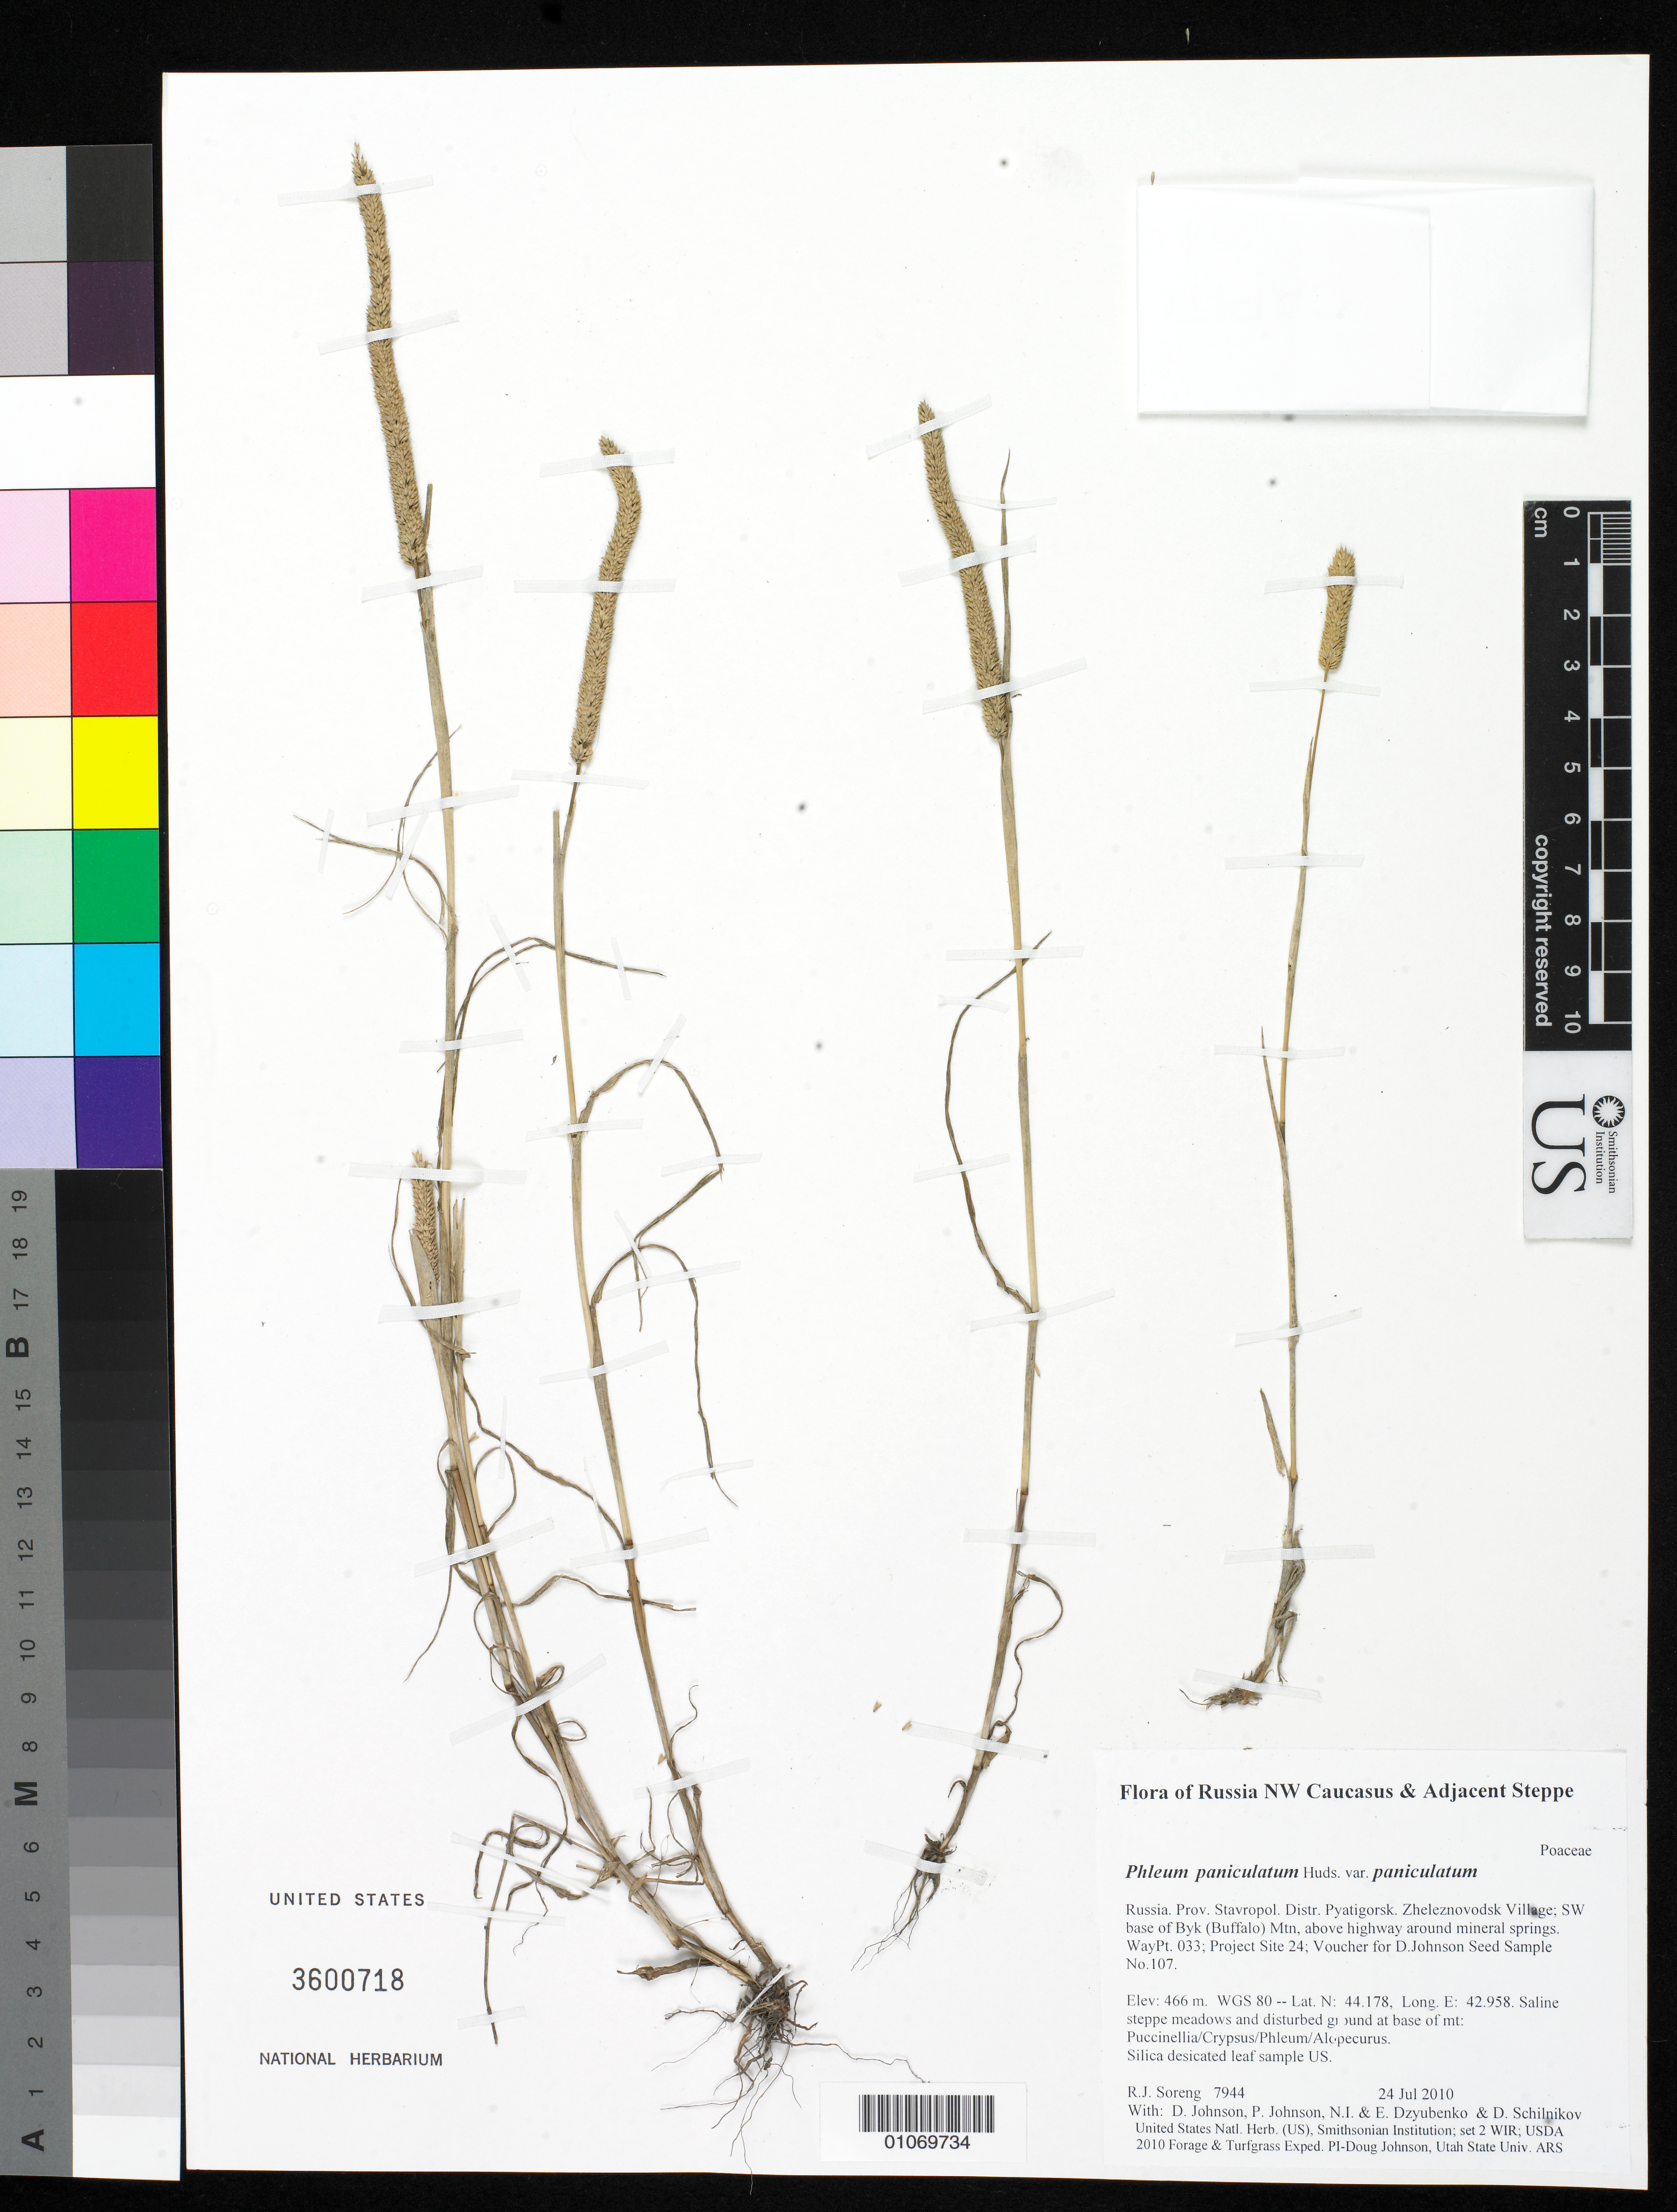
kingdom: Plantae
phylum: Tracheophyta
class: Liliopsida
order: Poales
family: Poaceae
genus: Phleum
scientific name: Phleum paniculatum var. paniculatum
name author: Huds.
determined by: Soreng, Robert J., Research Associate (BOT), Smithsonian Institution - National Museum of Natural History (UNITED STATES)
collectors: R. J. Soreng, D. Johnson, P. Johnson, N. Dzyubenko, E. Dzyubenko & D. Schilnikov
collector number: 7944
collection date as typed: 24 Jul 2010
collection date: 2010-07-24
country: Russian Federation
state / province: Stavropol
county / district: Pyatigorsk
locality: Zheleznovodsk Village; SW base of Byk (Buffalo) Mtn, above highway around mineral springs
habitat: Saline steppe meadows and disturbed ground at base of mt: Puccinellia/Crypsus/Phleum/Alopecurus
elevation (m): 466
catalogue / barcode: US 3600718